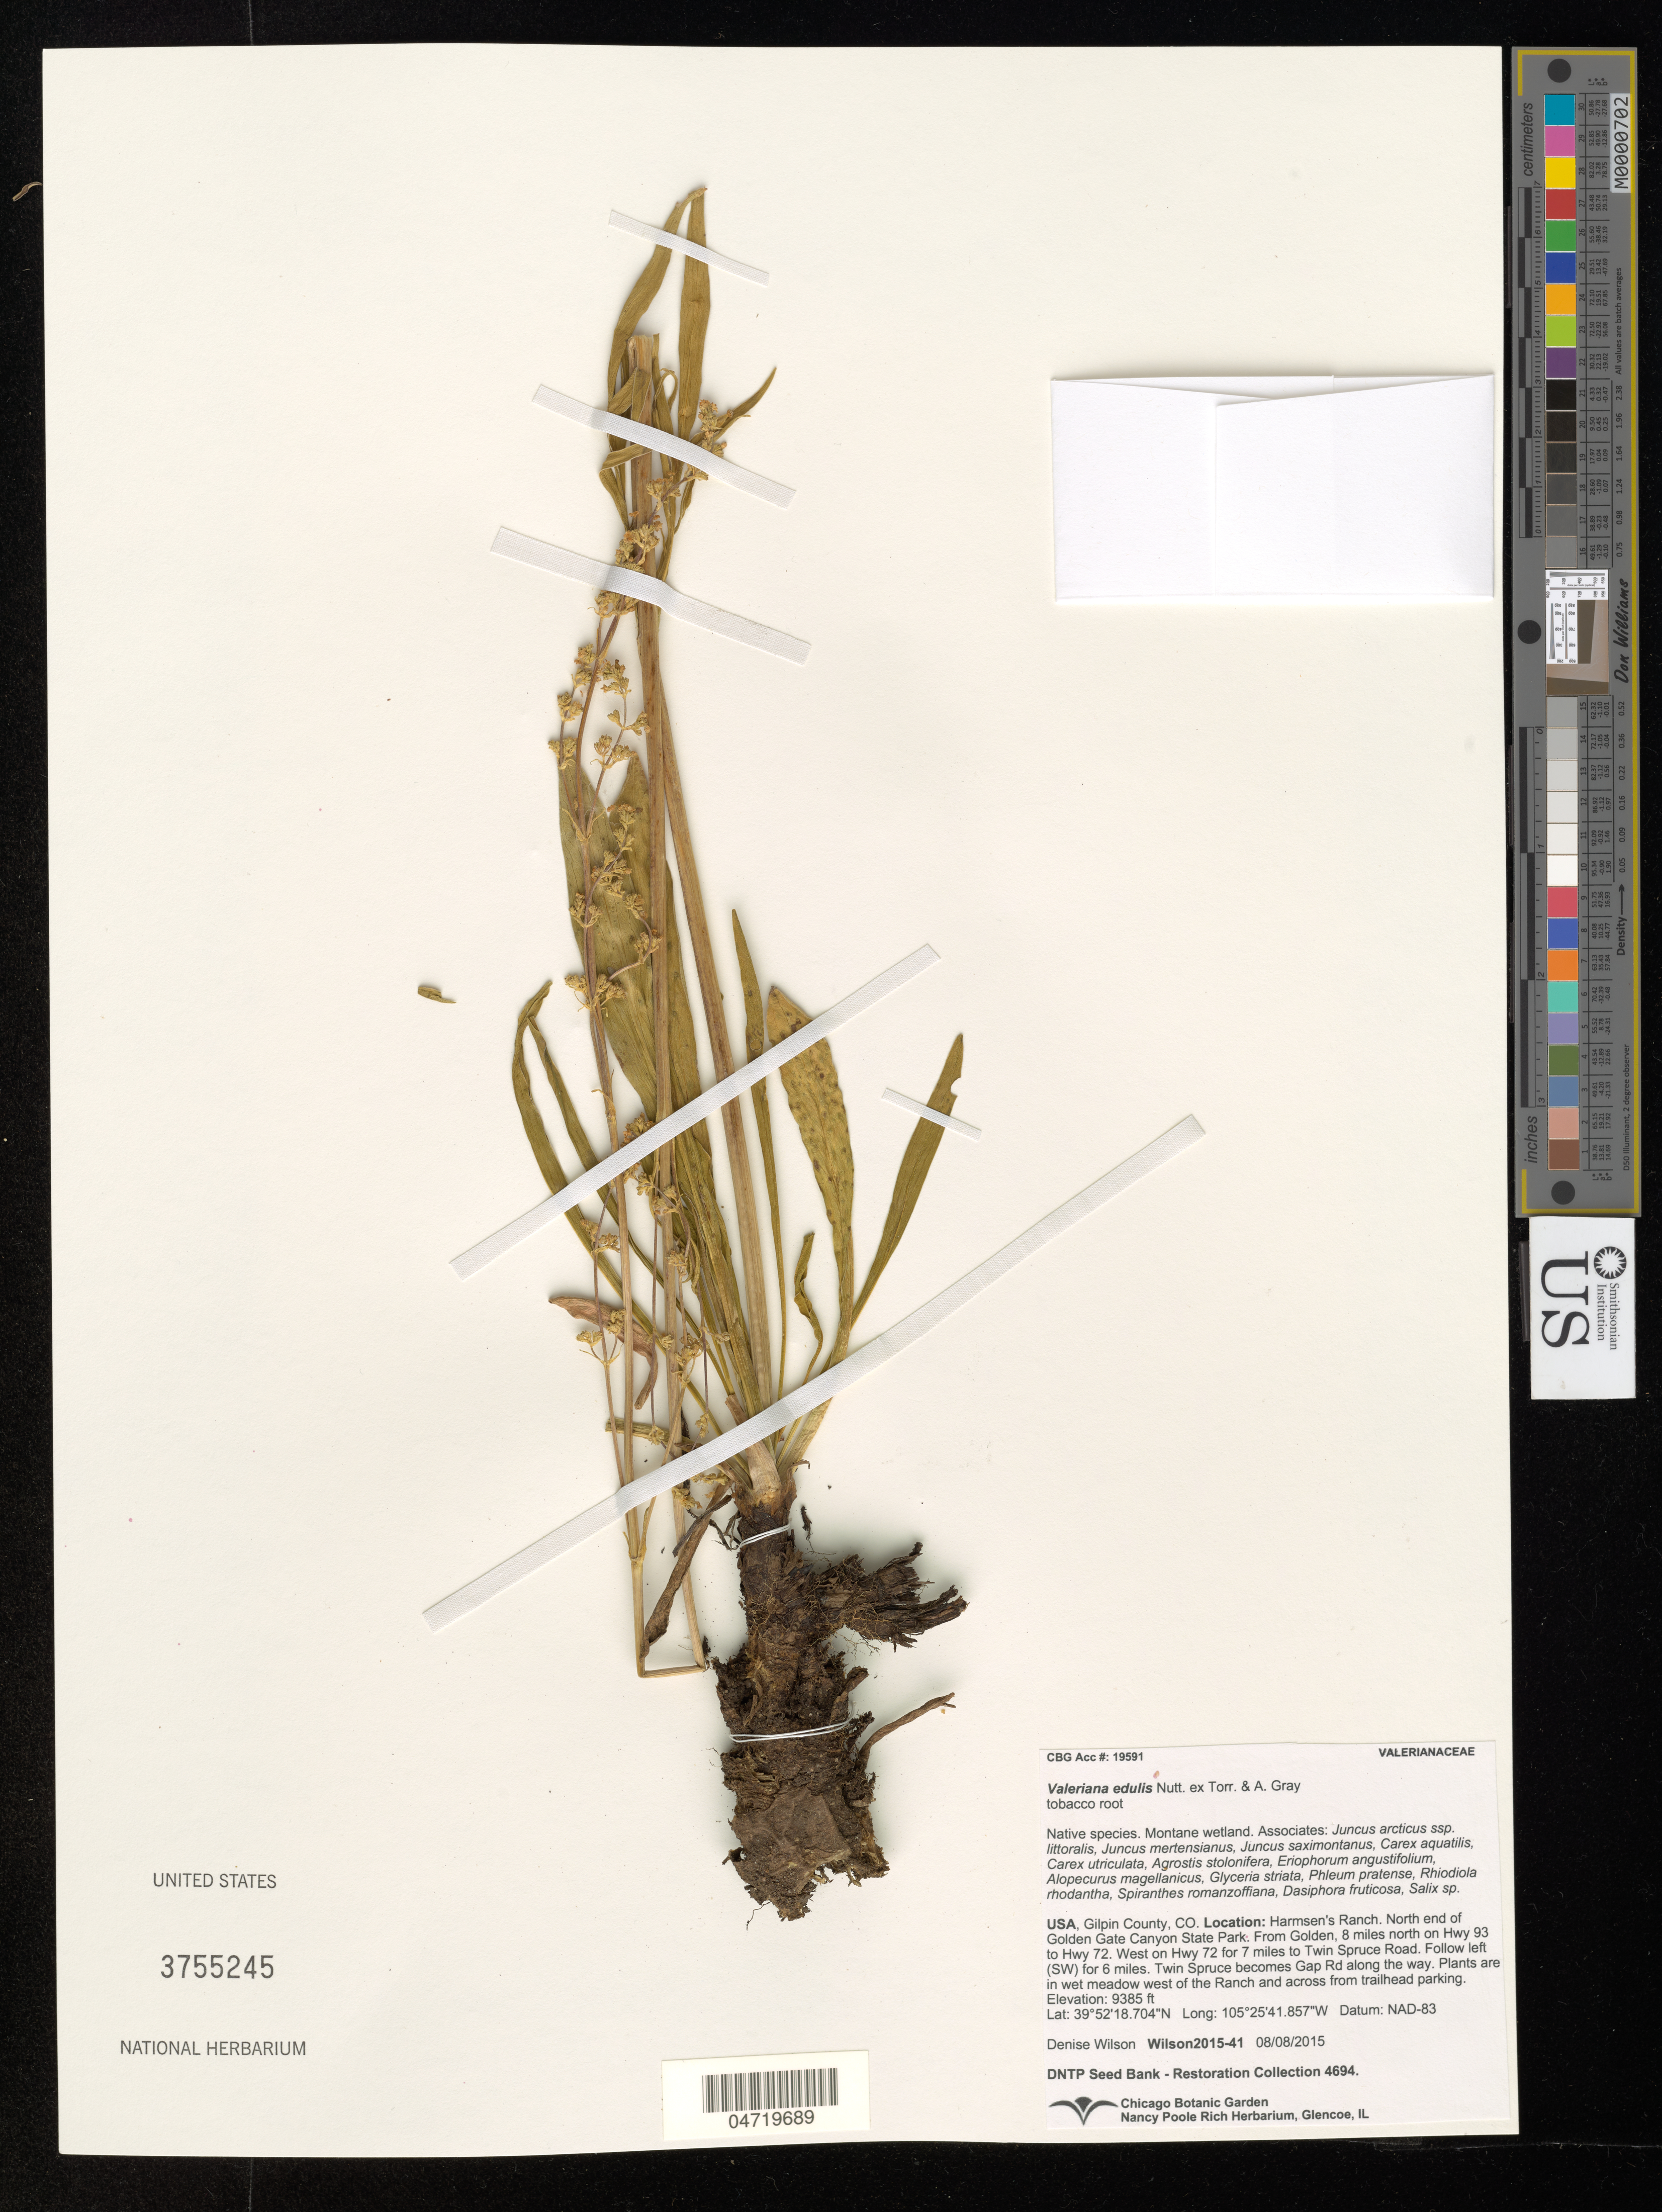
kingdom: Plantae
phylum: Tracheophyta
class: Magnoliopsida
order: Dipsacales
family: Caprifoliaceae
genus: Valeriana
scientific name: Valeriana edulis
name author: Nutt.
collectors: D. Wilson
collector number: Wilson2015-41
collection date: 2015-08-08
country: United States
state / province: Colorado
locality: Gilpin County, CO. Harmsen's Ranch. North end of Golden Gate Canyon State Park: From Golden, 8 miles north on Hwy 93 to Hwy 72. West on Hwy 72 for 7 miles to Twin Spruce Road. Follow left (SW) for 6 miles. Twin Spruce becomes Gap Rd along the way. Plants are in wet meadow west of the Ranch and across from trailhead parking.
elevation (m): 2861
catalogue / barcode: US 3755245